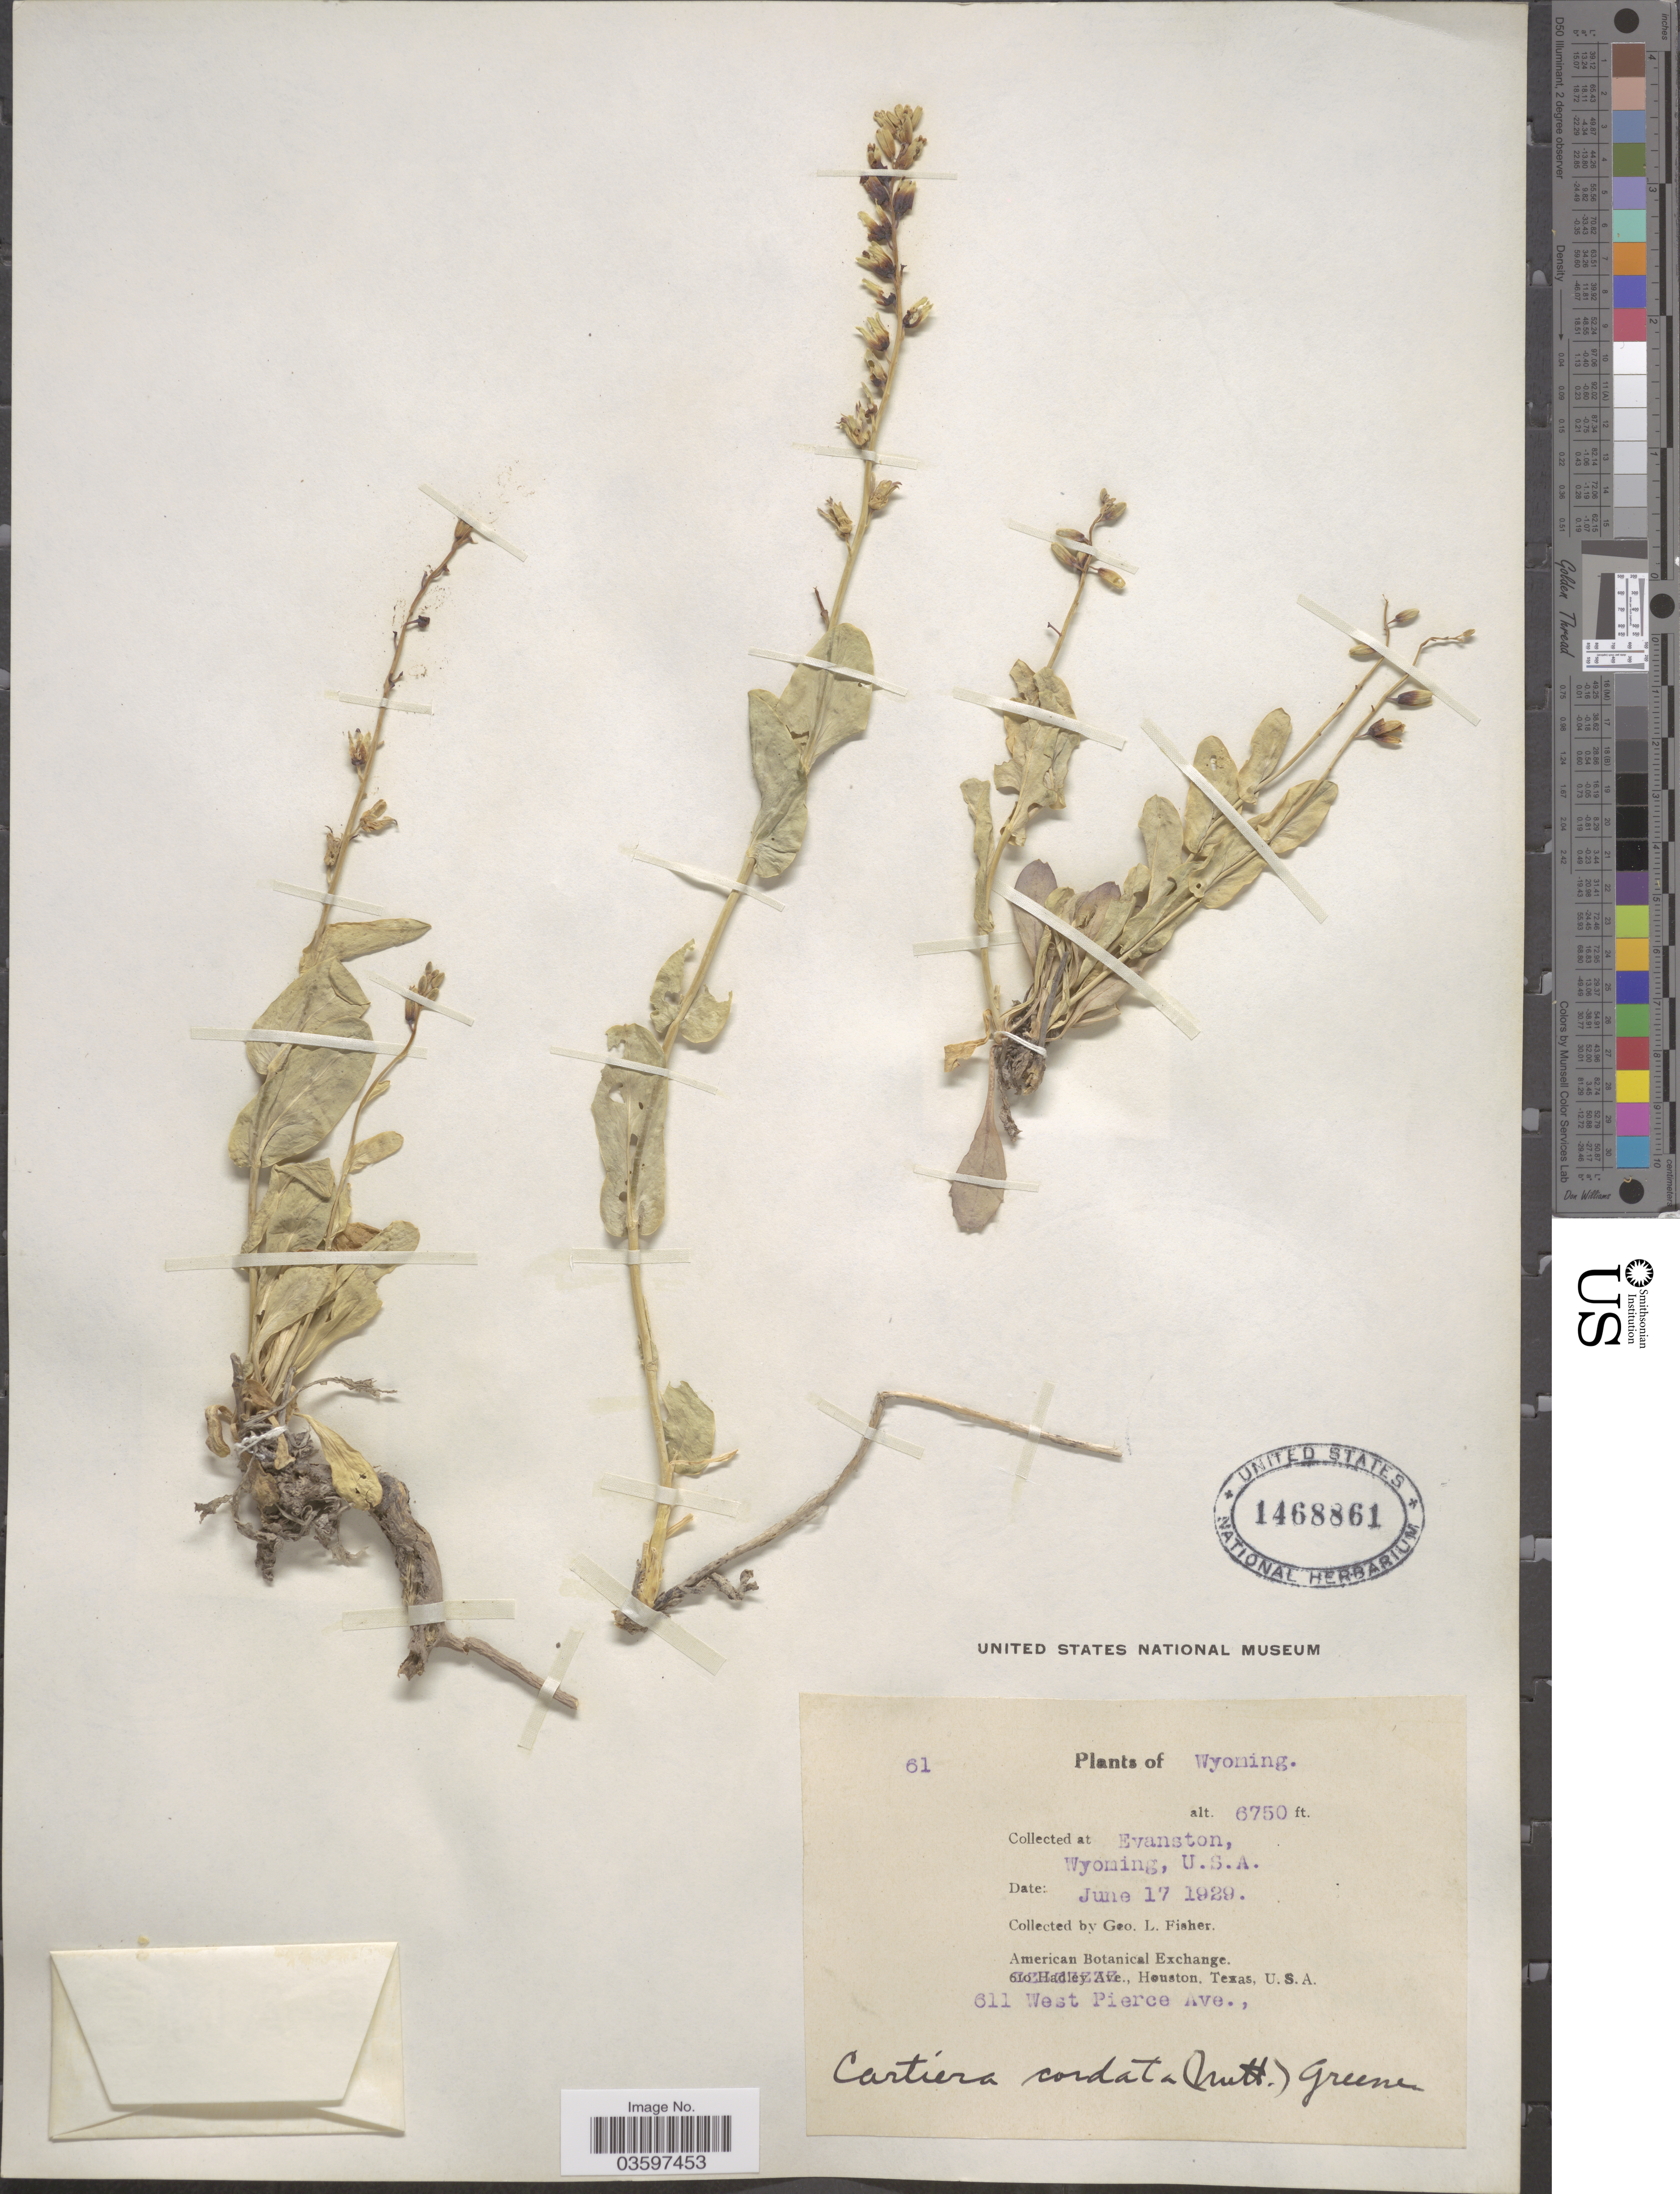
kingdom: Plantae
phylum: Tracheophyta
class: Magnoliopsida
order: Brassicales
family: Brassicaceae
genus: Streptanthus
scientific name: Streptanthus cordatus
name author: Nutt. ex Torr. & A. Gray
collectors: G. L. Fisher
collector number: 61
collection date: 1929-06-17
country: United States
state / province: Wyoming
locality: Evanston.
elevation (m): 2057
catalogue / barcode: US 1468861